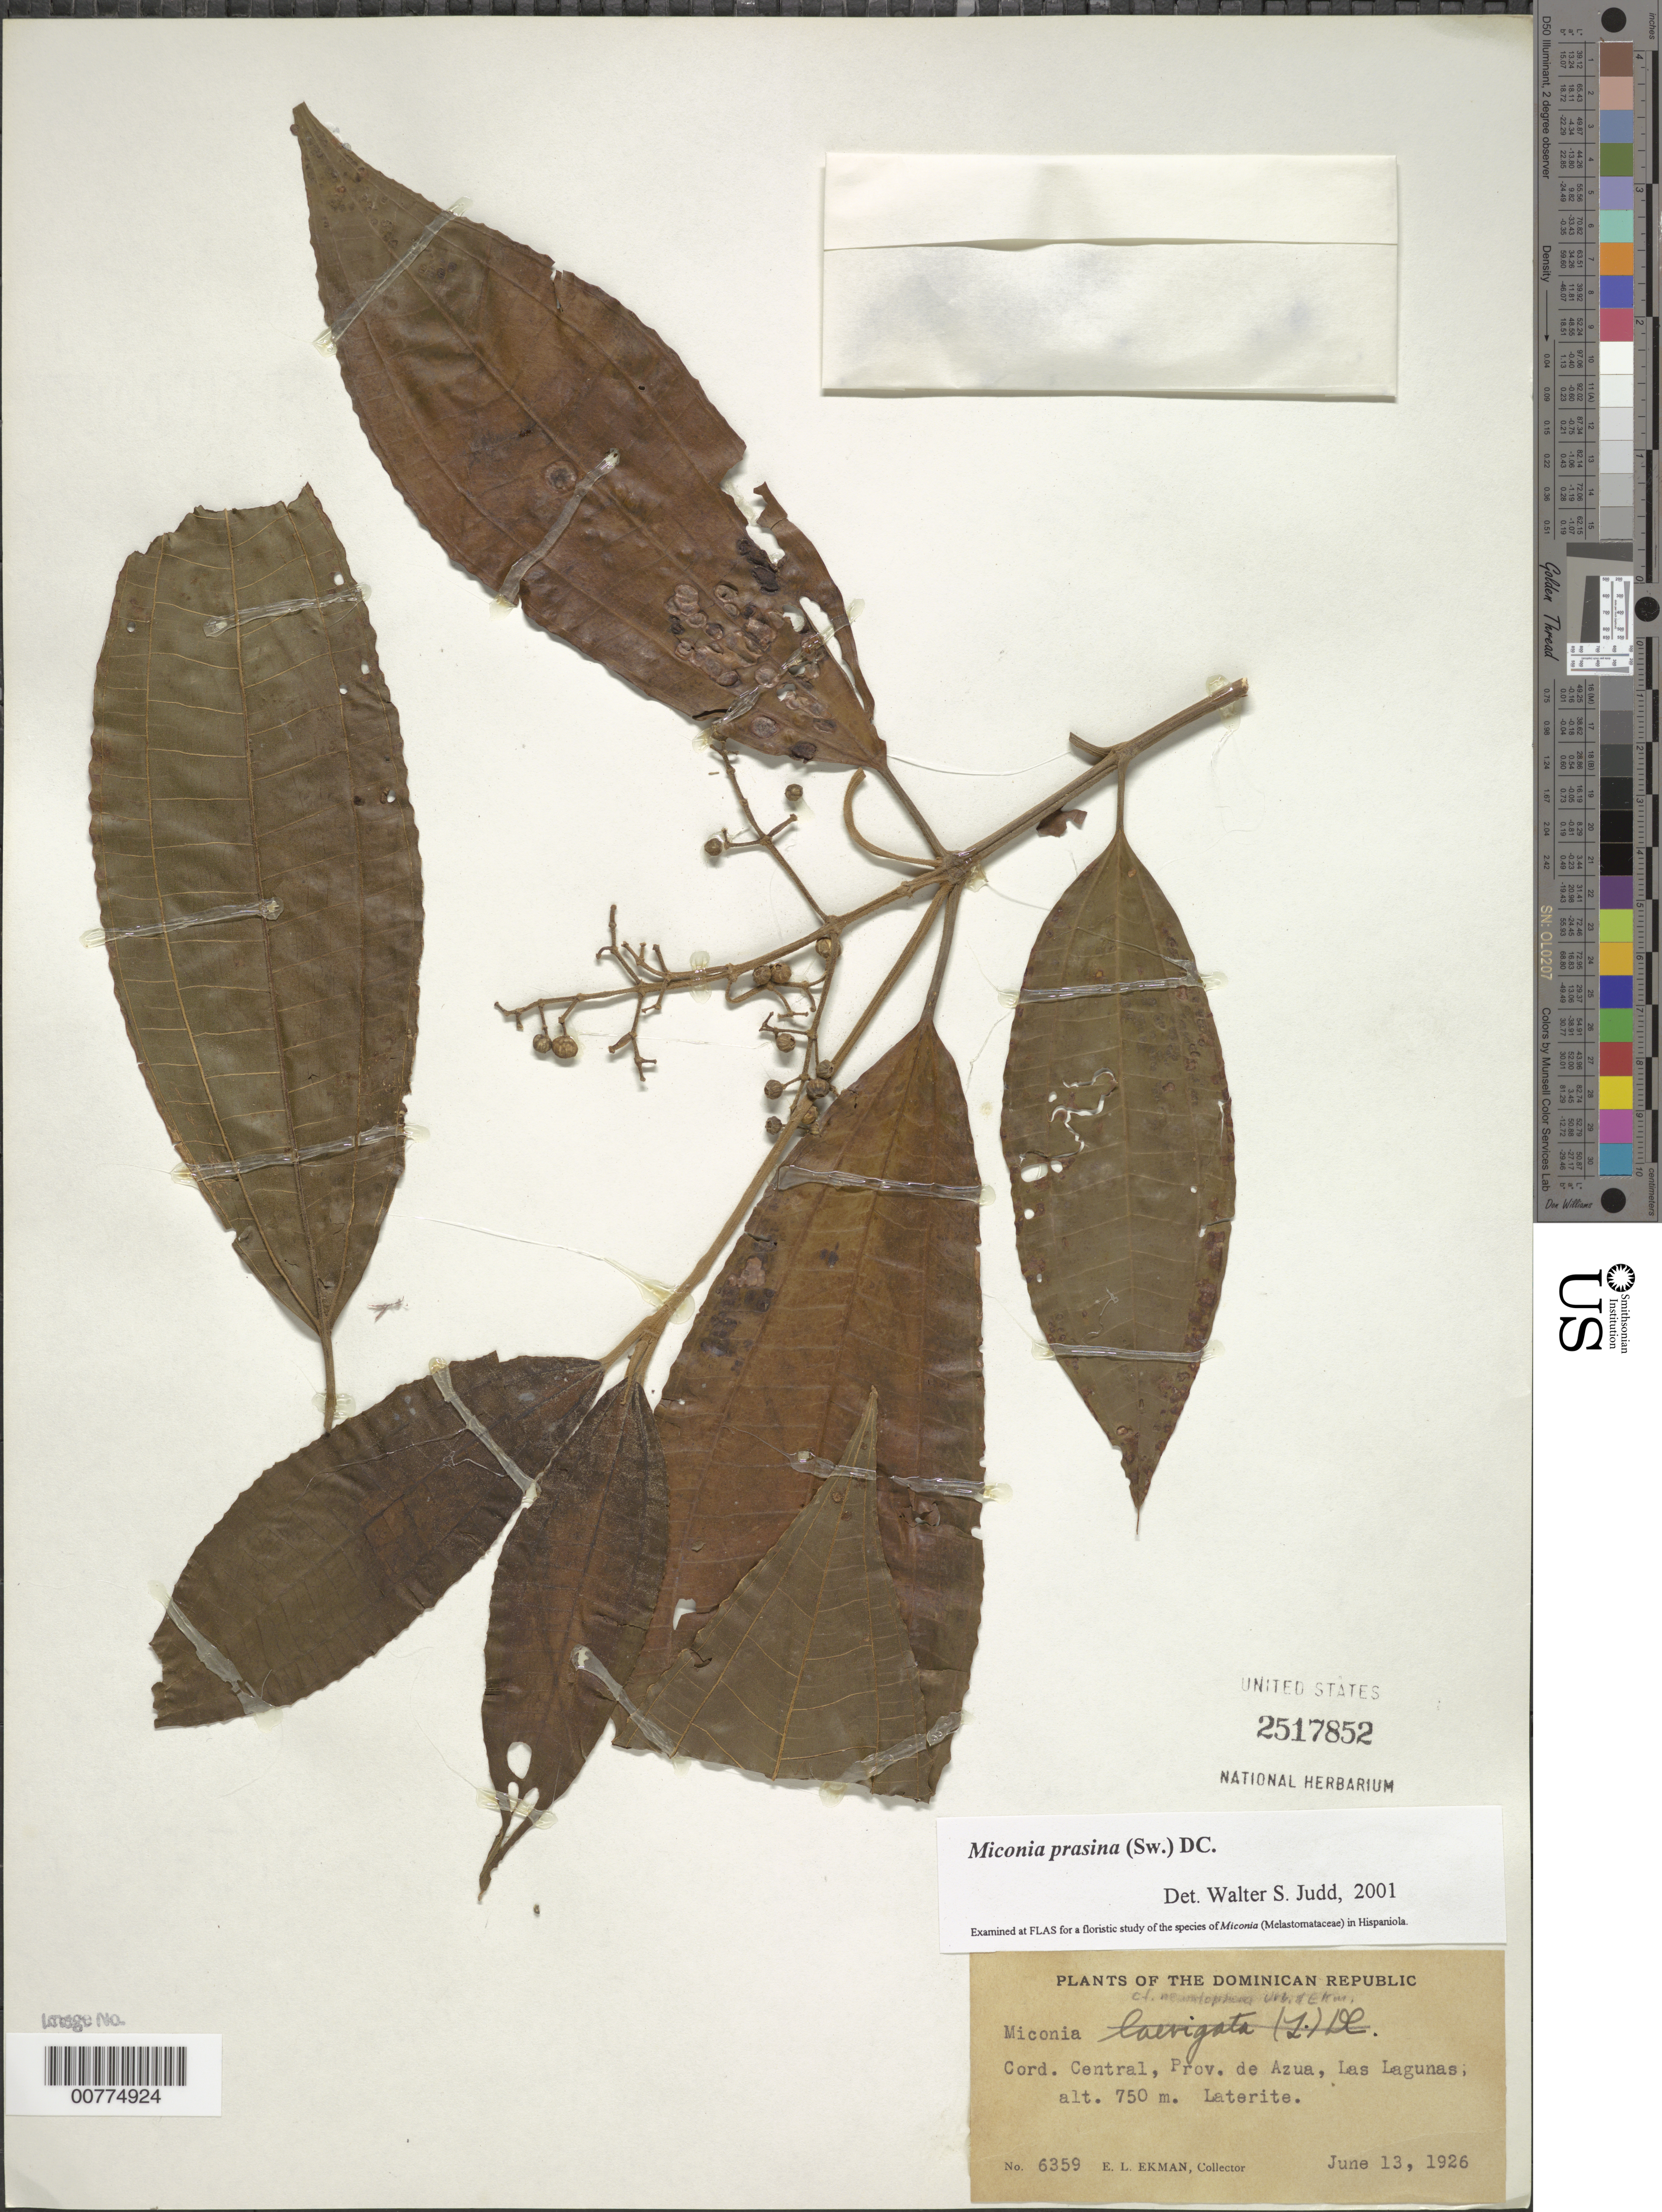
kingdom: Plantae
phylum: Tracheophyta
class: Magnoliopsida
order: Myrtales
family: Melastomataceae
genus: Miconia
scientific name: Miconia prasina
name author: (Sw.) DC.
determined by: Judd, Walter S.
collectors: E. L. Ekman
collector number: H 6359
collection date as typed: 13 Jun 1926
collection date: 1926-06-13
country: Dominican Republic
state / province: Azua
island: Hispaniola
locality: Cordillera Central, Las Lagunas.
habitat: Laterite.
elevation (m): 750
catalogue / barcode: US 2517852